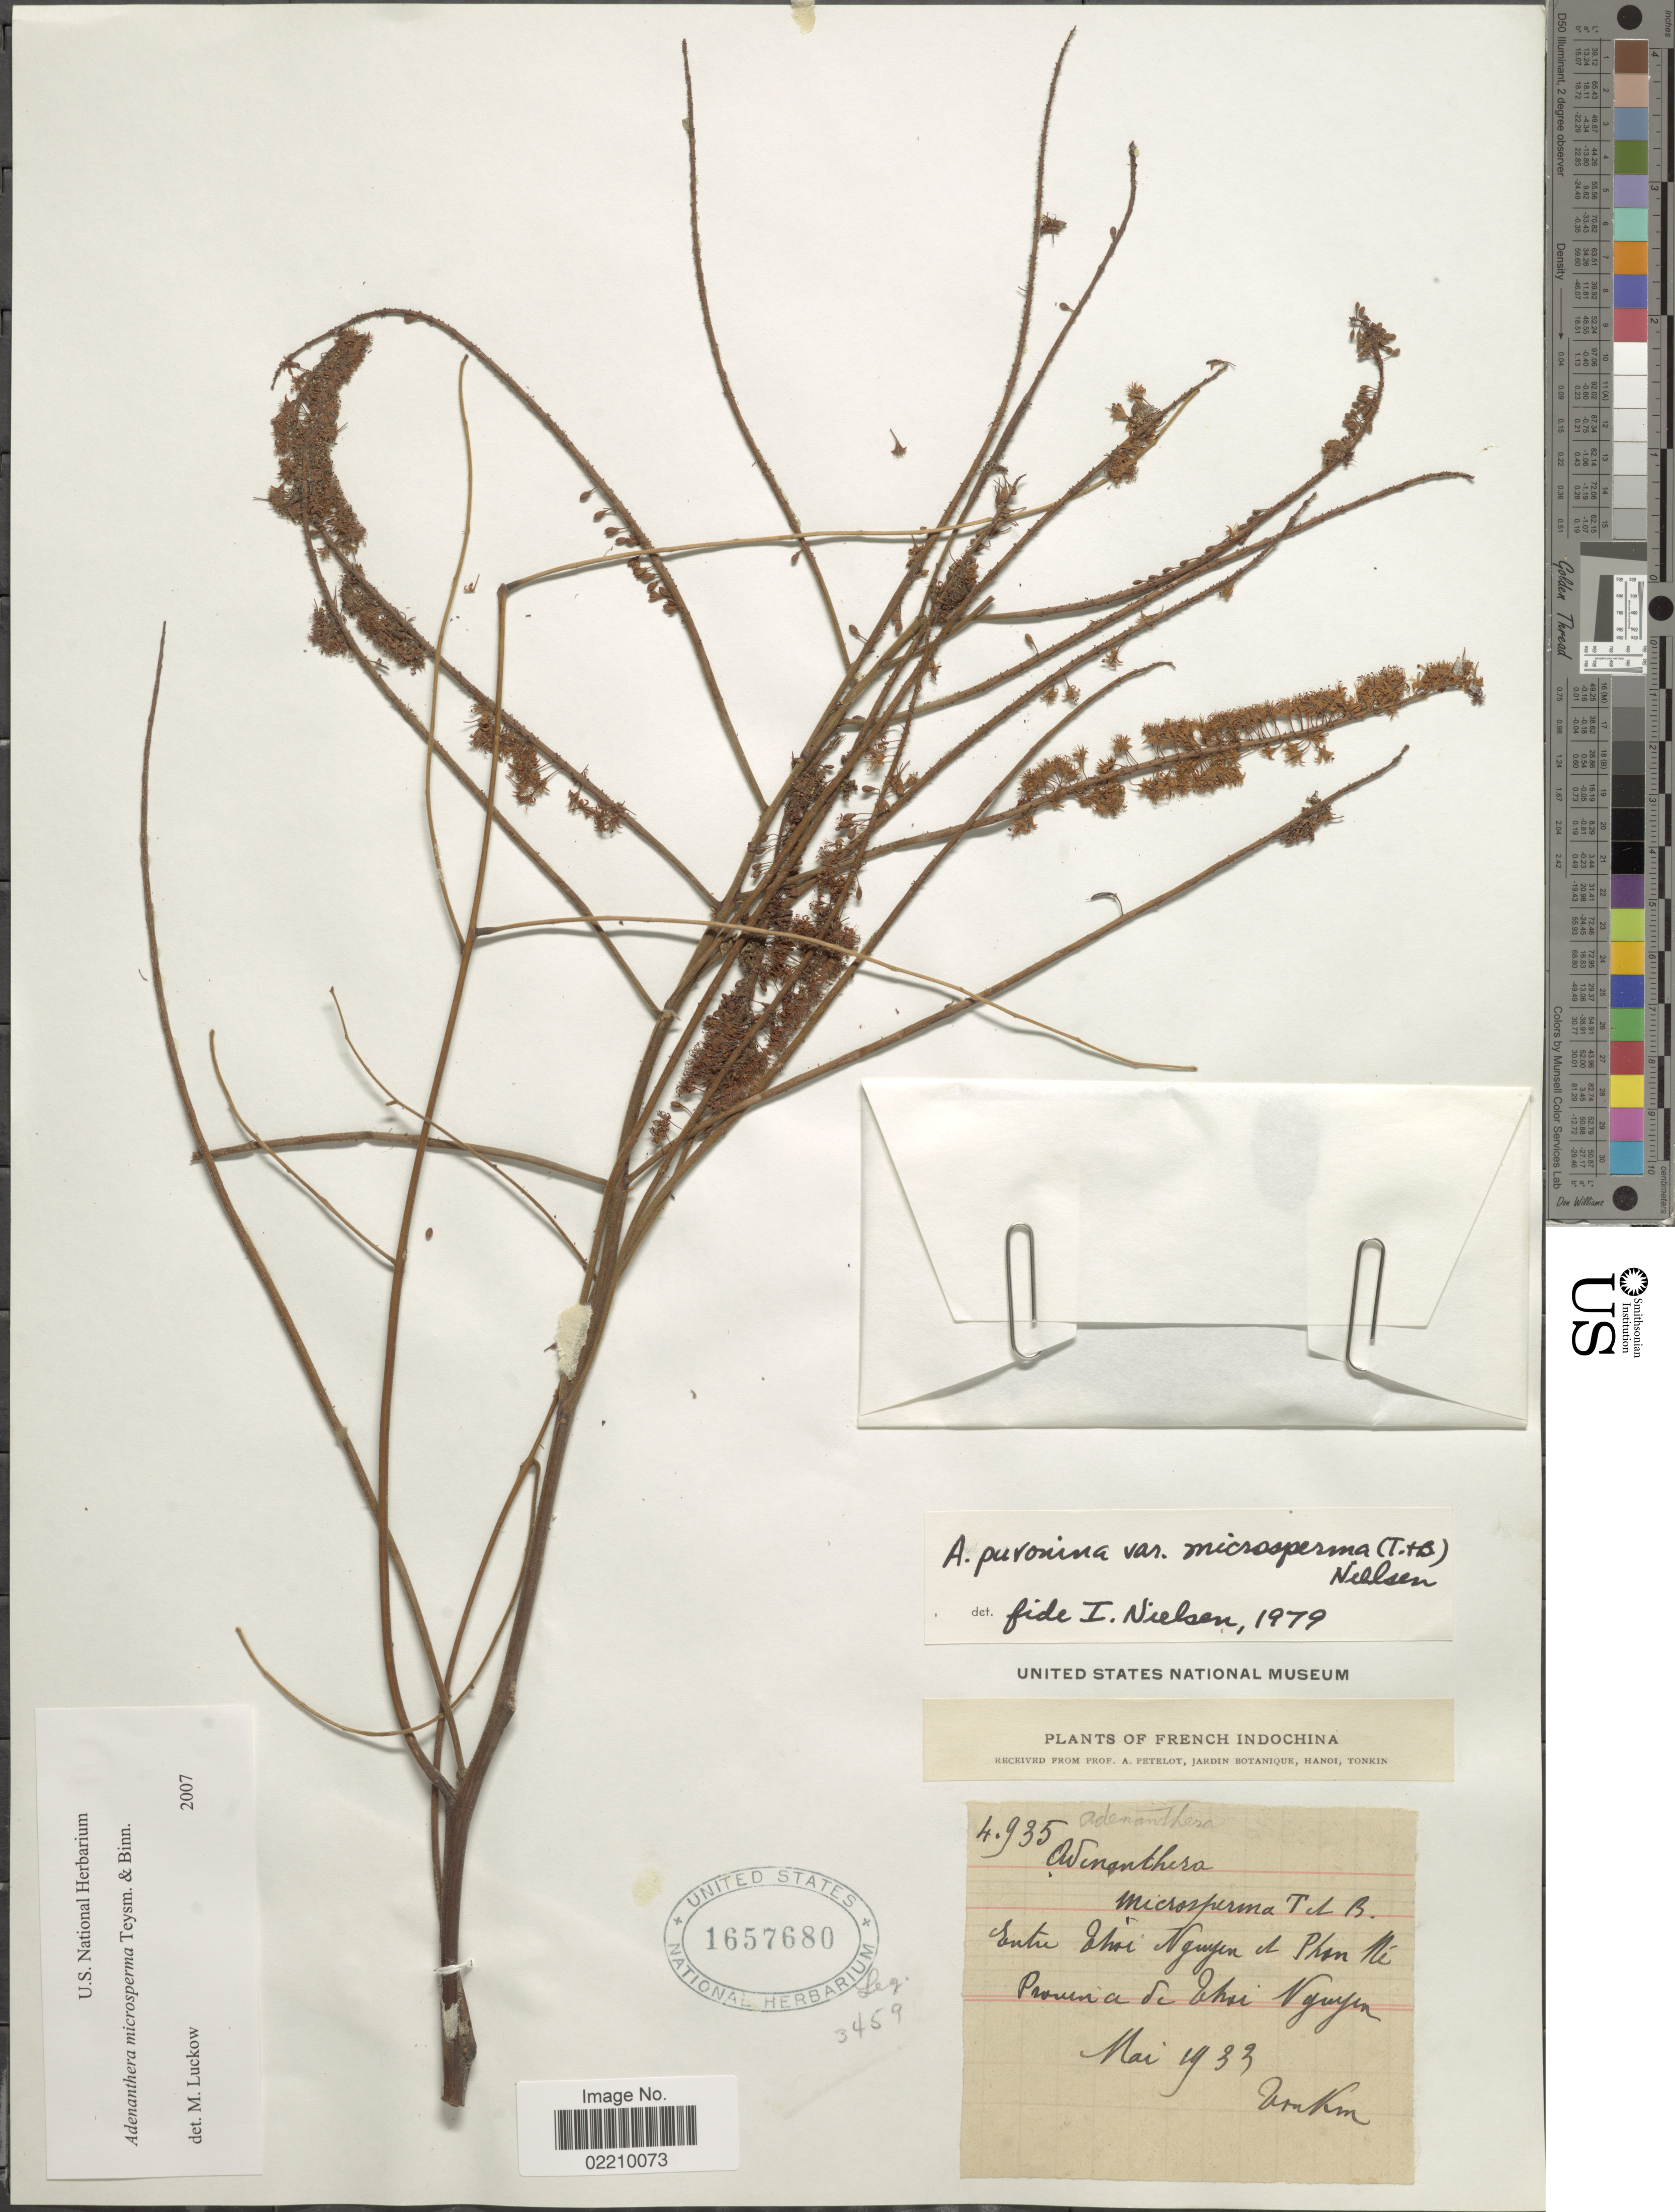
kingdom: Plantae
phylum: Tracheophyta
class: Magnoliopsida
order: Fabales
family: Fabaceae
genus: Adenanthera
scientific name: Adenanthera microsperma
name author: Teysm. & Binn.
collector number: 4935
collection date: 1933-05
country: Vietnam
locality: Tonkin. Entre Bhoi Nguyen et Phan Ne Provincia de Ghai Nughpu, French Indo China [interpreted]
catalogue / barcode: US 1657680